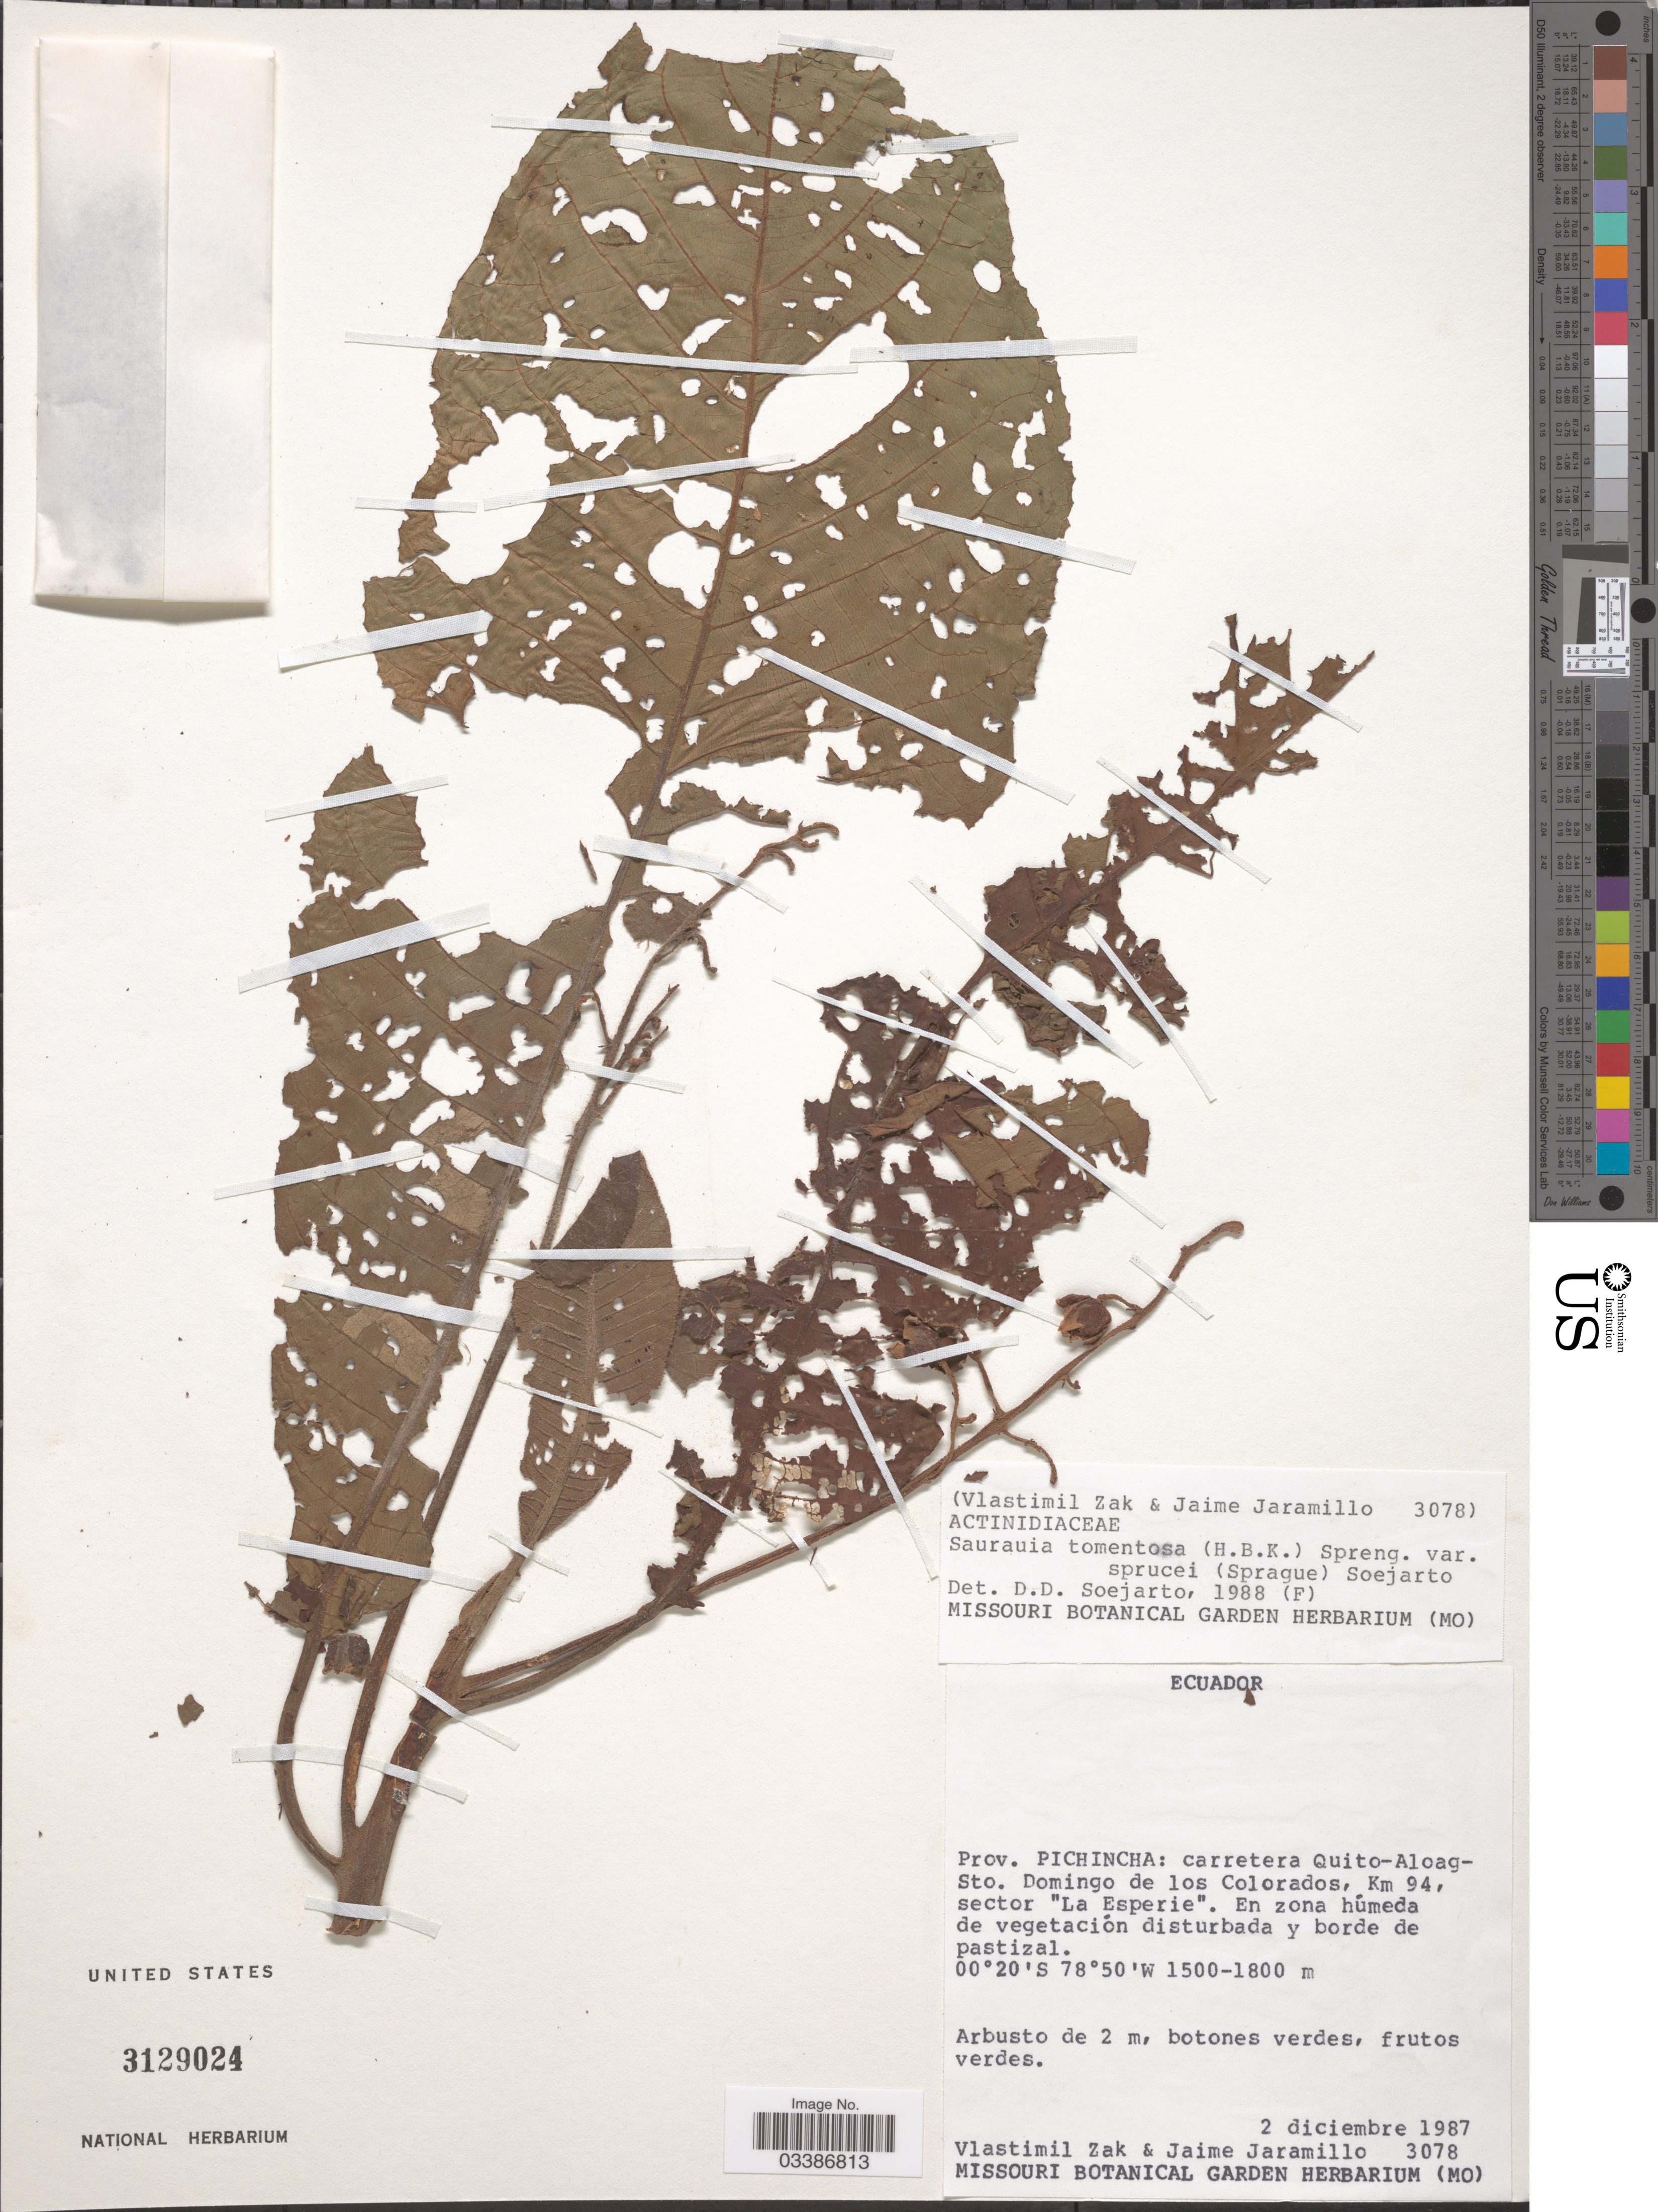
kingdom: Plantae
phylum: Tracheophyta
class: Magnoliopsida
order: Ericales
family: Actinidiaceae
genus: Saurauia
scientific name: Saurauia tomentosa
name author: (Kunth) Spreng.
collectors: V. Zak & J. Jaramillo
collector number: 3078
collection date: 1987-12-02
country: Ecuador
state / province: Pichincha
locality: Carretera Quito-Aloag-Sto. Domingo de los Colorados, Km 94, sector "La Esperie".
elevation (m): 1500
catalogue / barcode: US 3129024